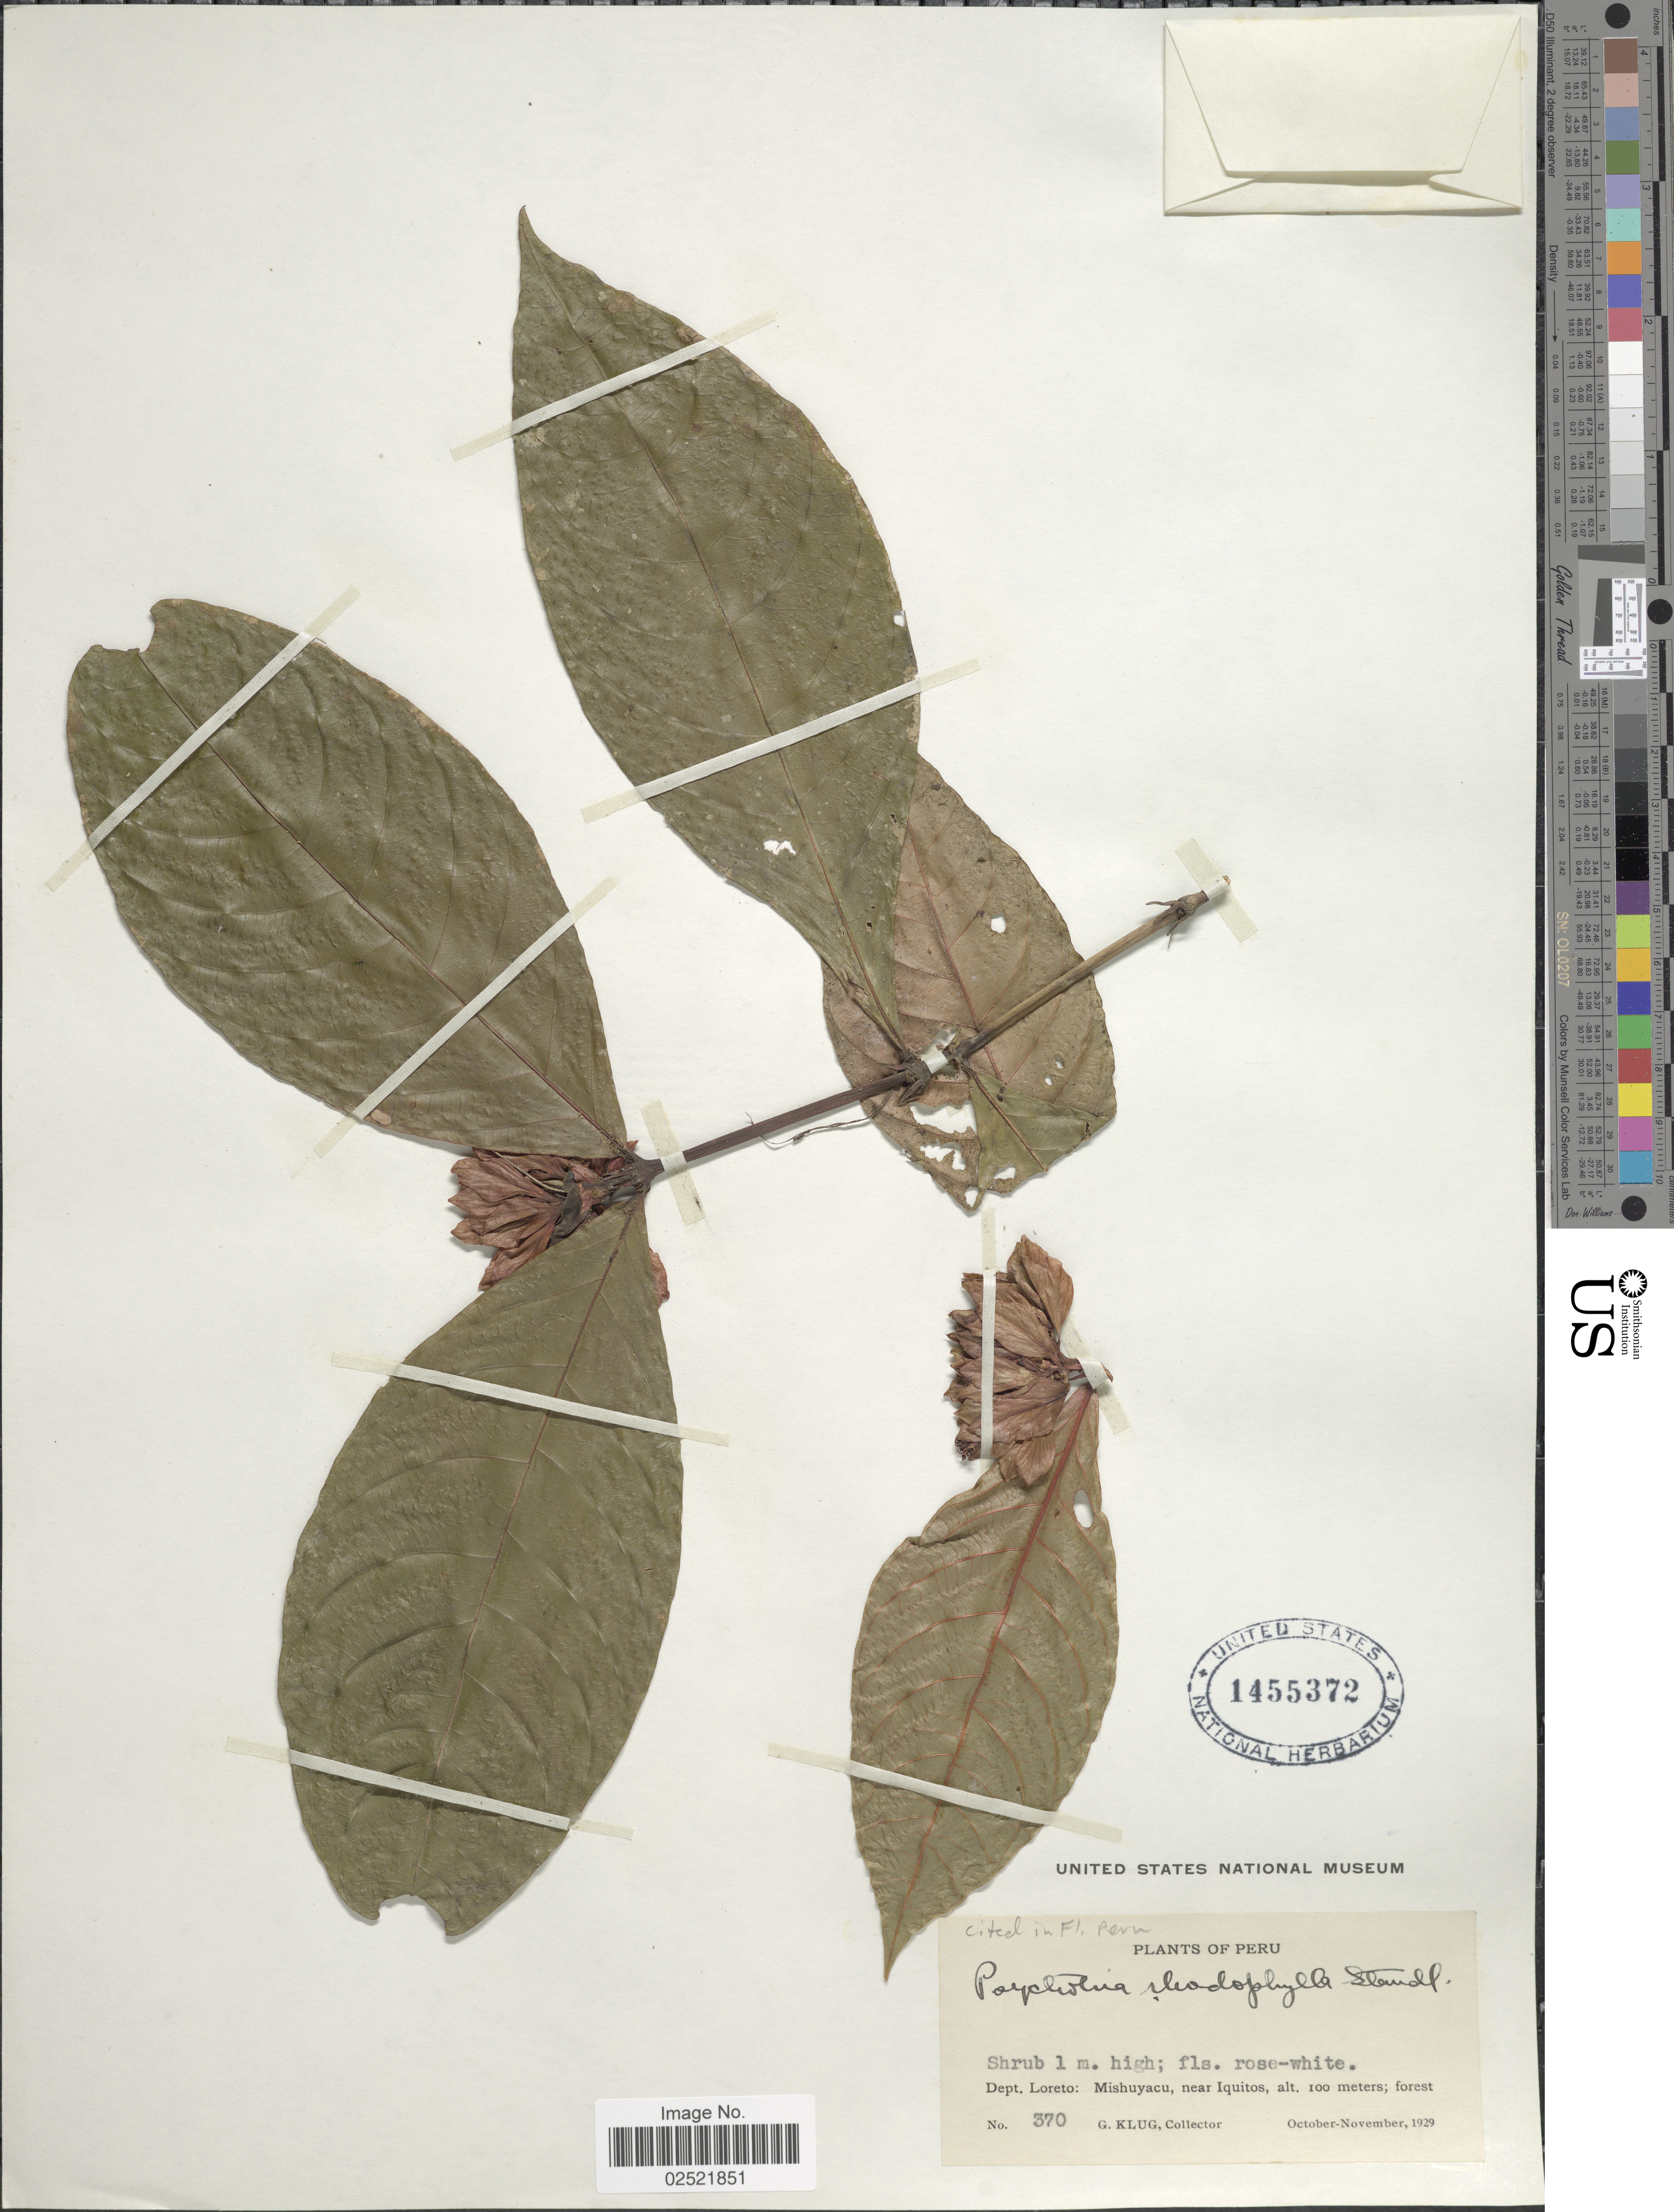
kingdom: Plantae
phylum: Tracheophyta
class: Magnoliopsida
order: Gentianales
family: Rubiaceae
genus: Psychotria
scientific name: Psychotria rhodophylla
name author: Standl.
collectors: G. Klug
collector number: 370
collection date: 1929-10/1929-11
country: Peru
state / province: Loreto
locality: Mishuyacu, near Iquitos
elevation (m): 100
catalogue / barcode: US 1455372